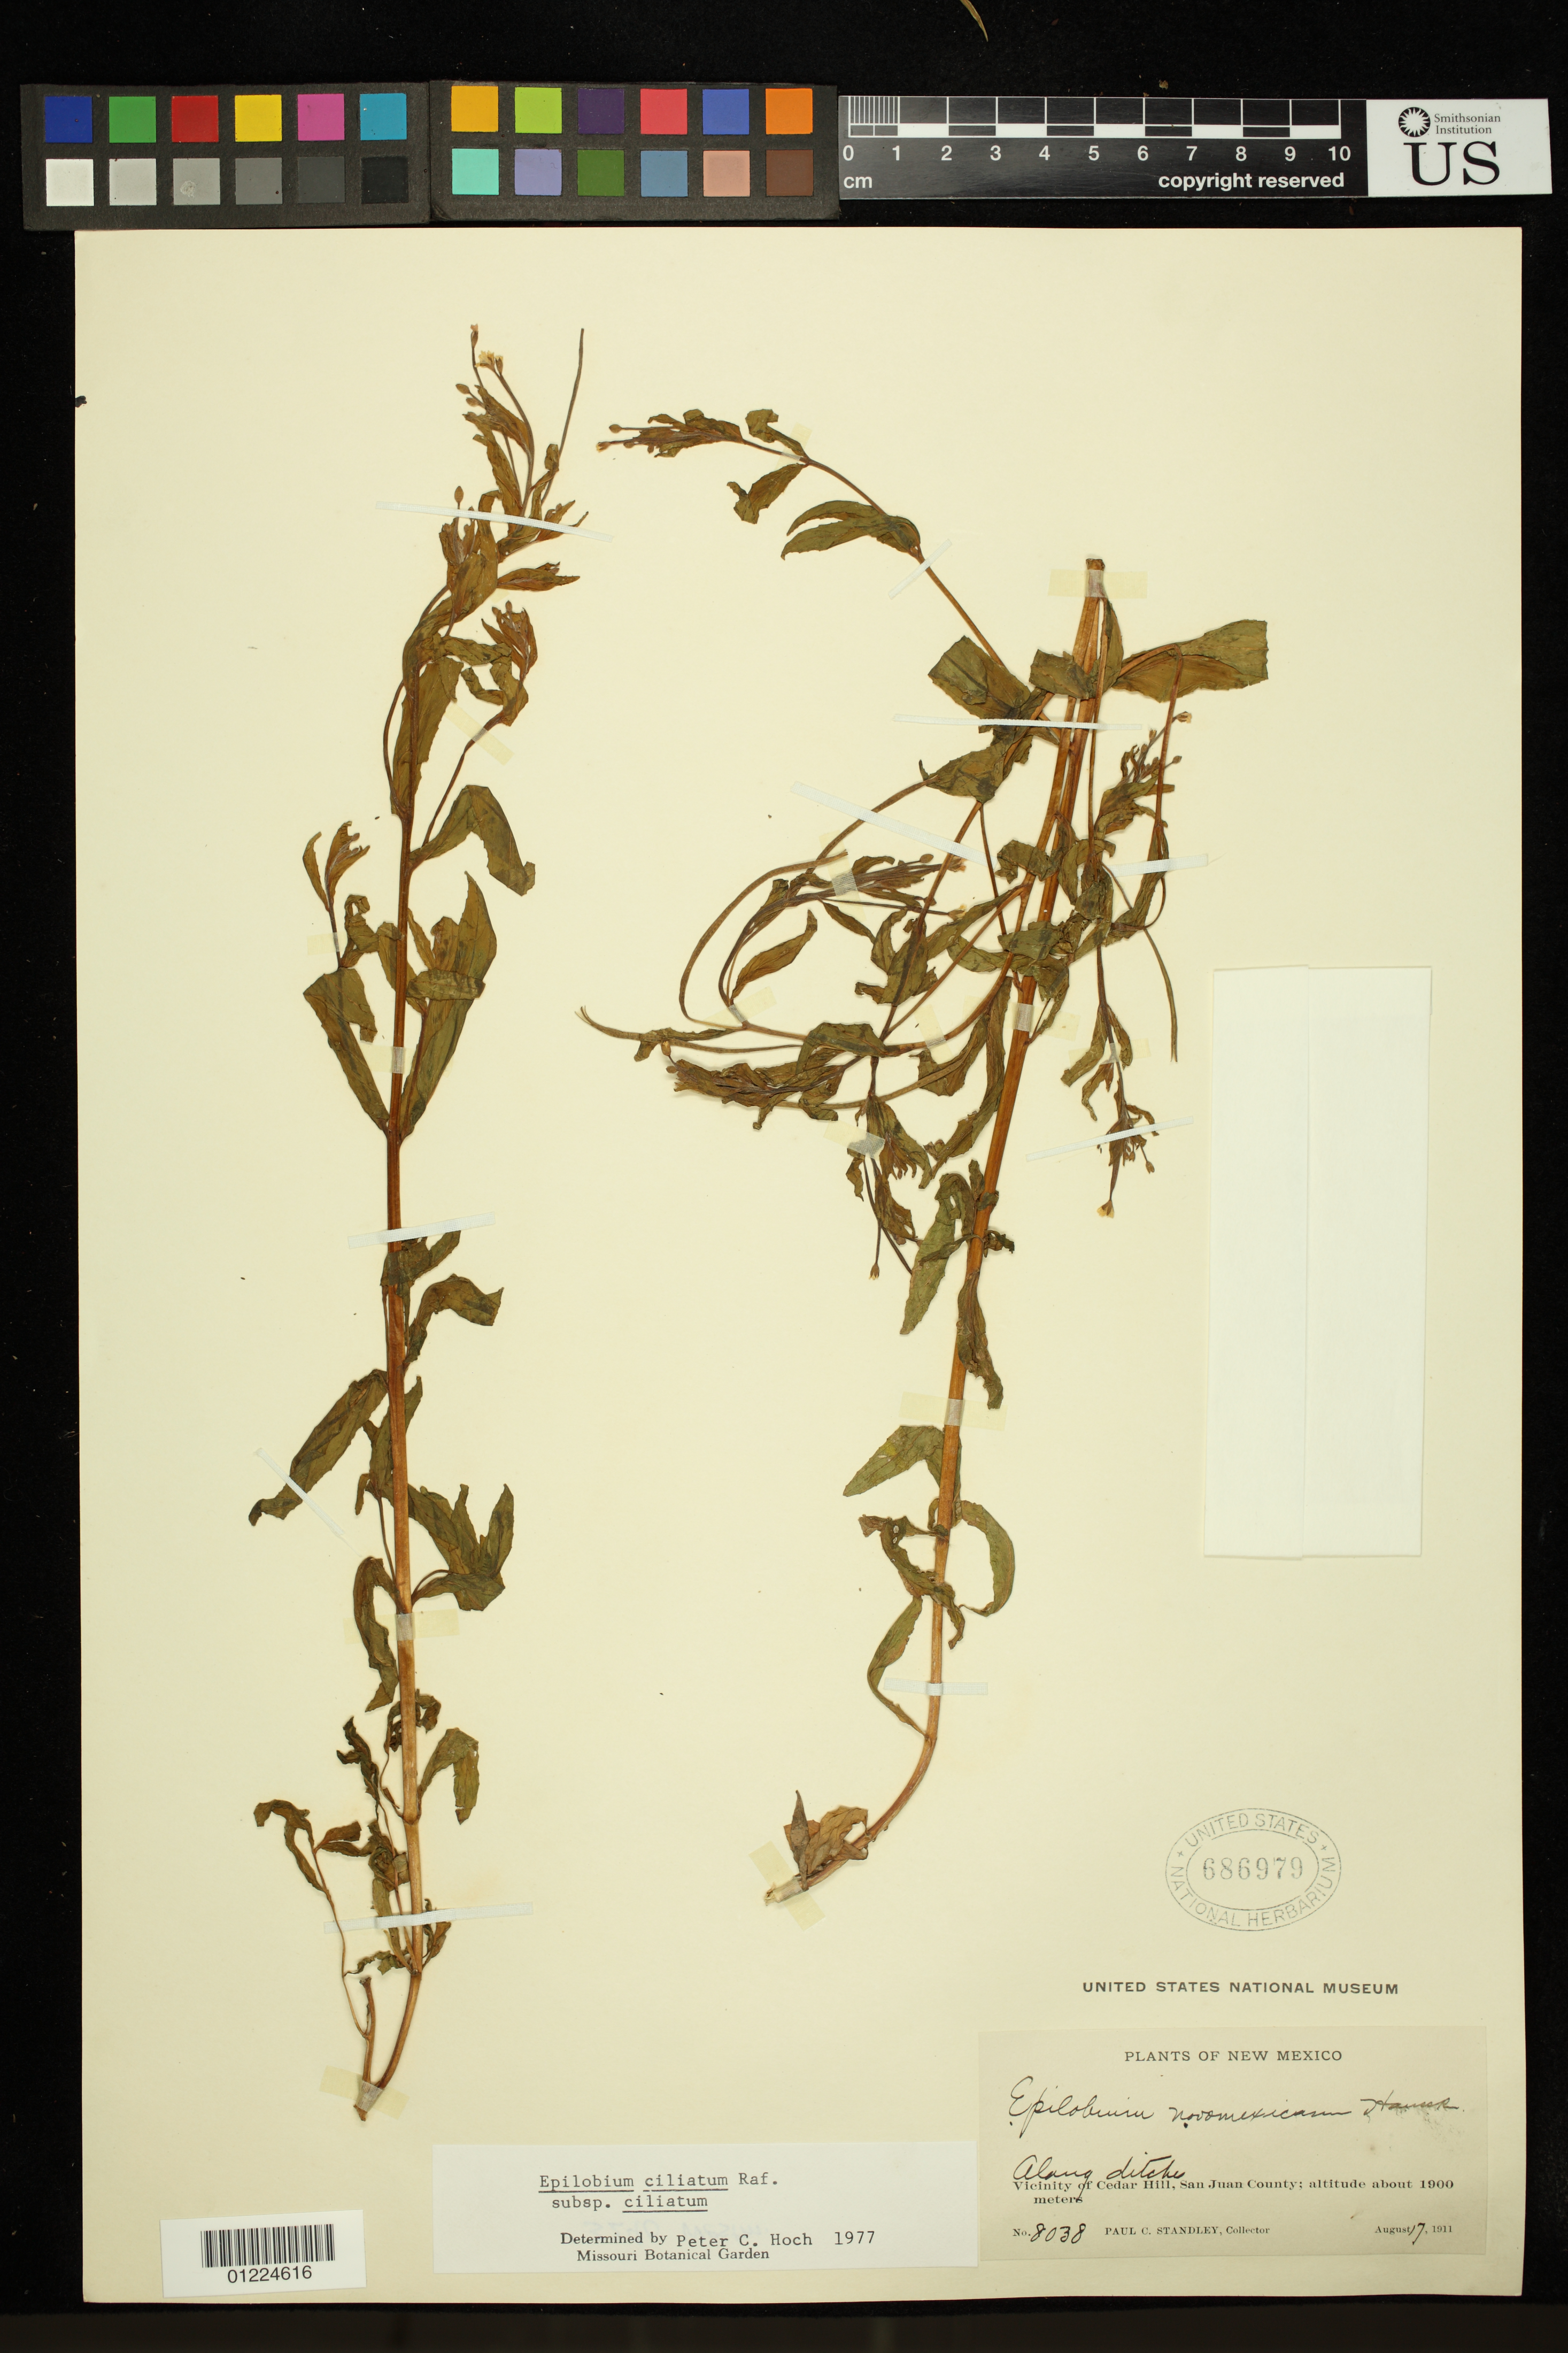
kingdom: Plantae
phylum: Tracheophyta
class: Magnoliopsida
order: Myrtales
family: Onagraceae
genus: Epilobium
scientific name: Epilobium ciliatum subsp. ciliatum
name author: Raf.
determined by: Hoch, P. C.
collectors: P. C. Standley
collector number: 8038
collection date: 1811-08-17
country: United States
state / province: New Mexico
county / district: San Juan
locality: vicinity of Cedar Hill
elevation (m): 1900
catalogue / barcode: US 686979